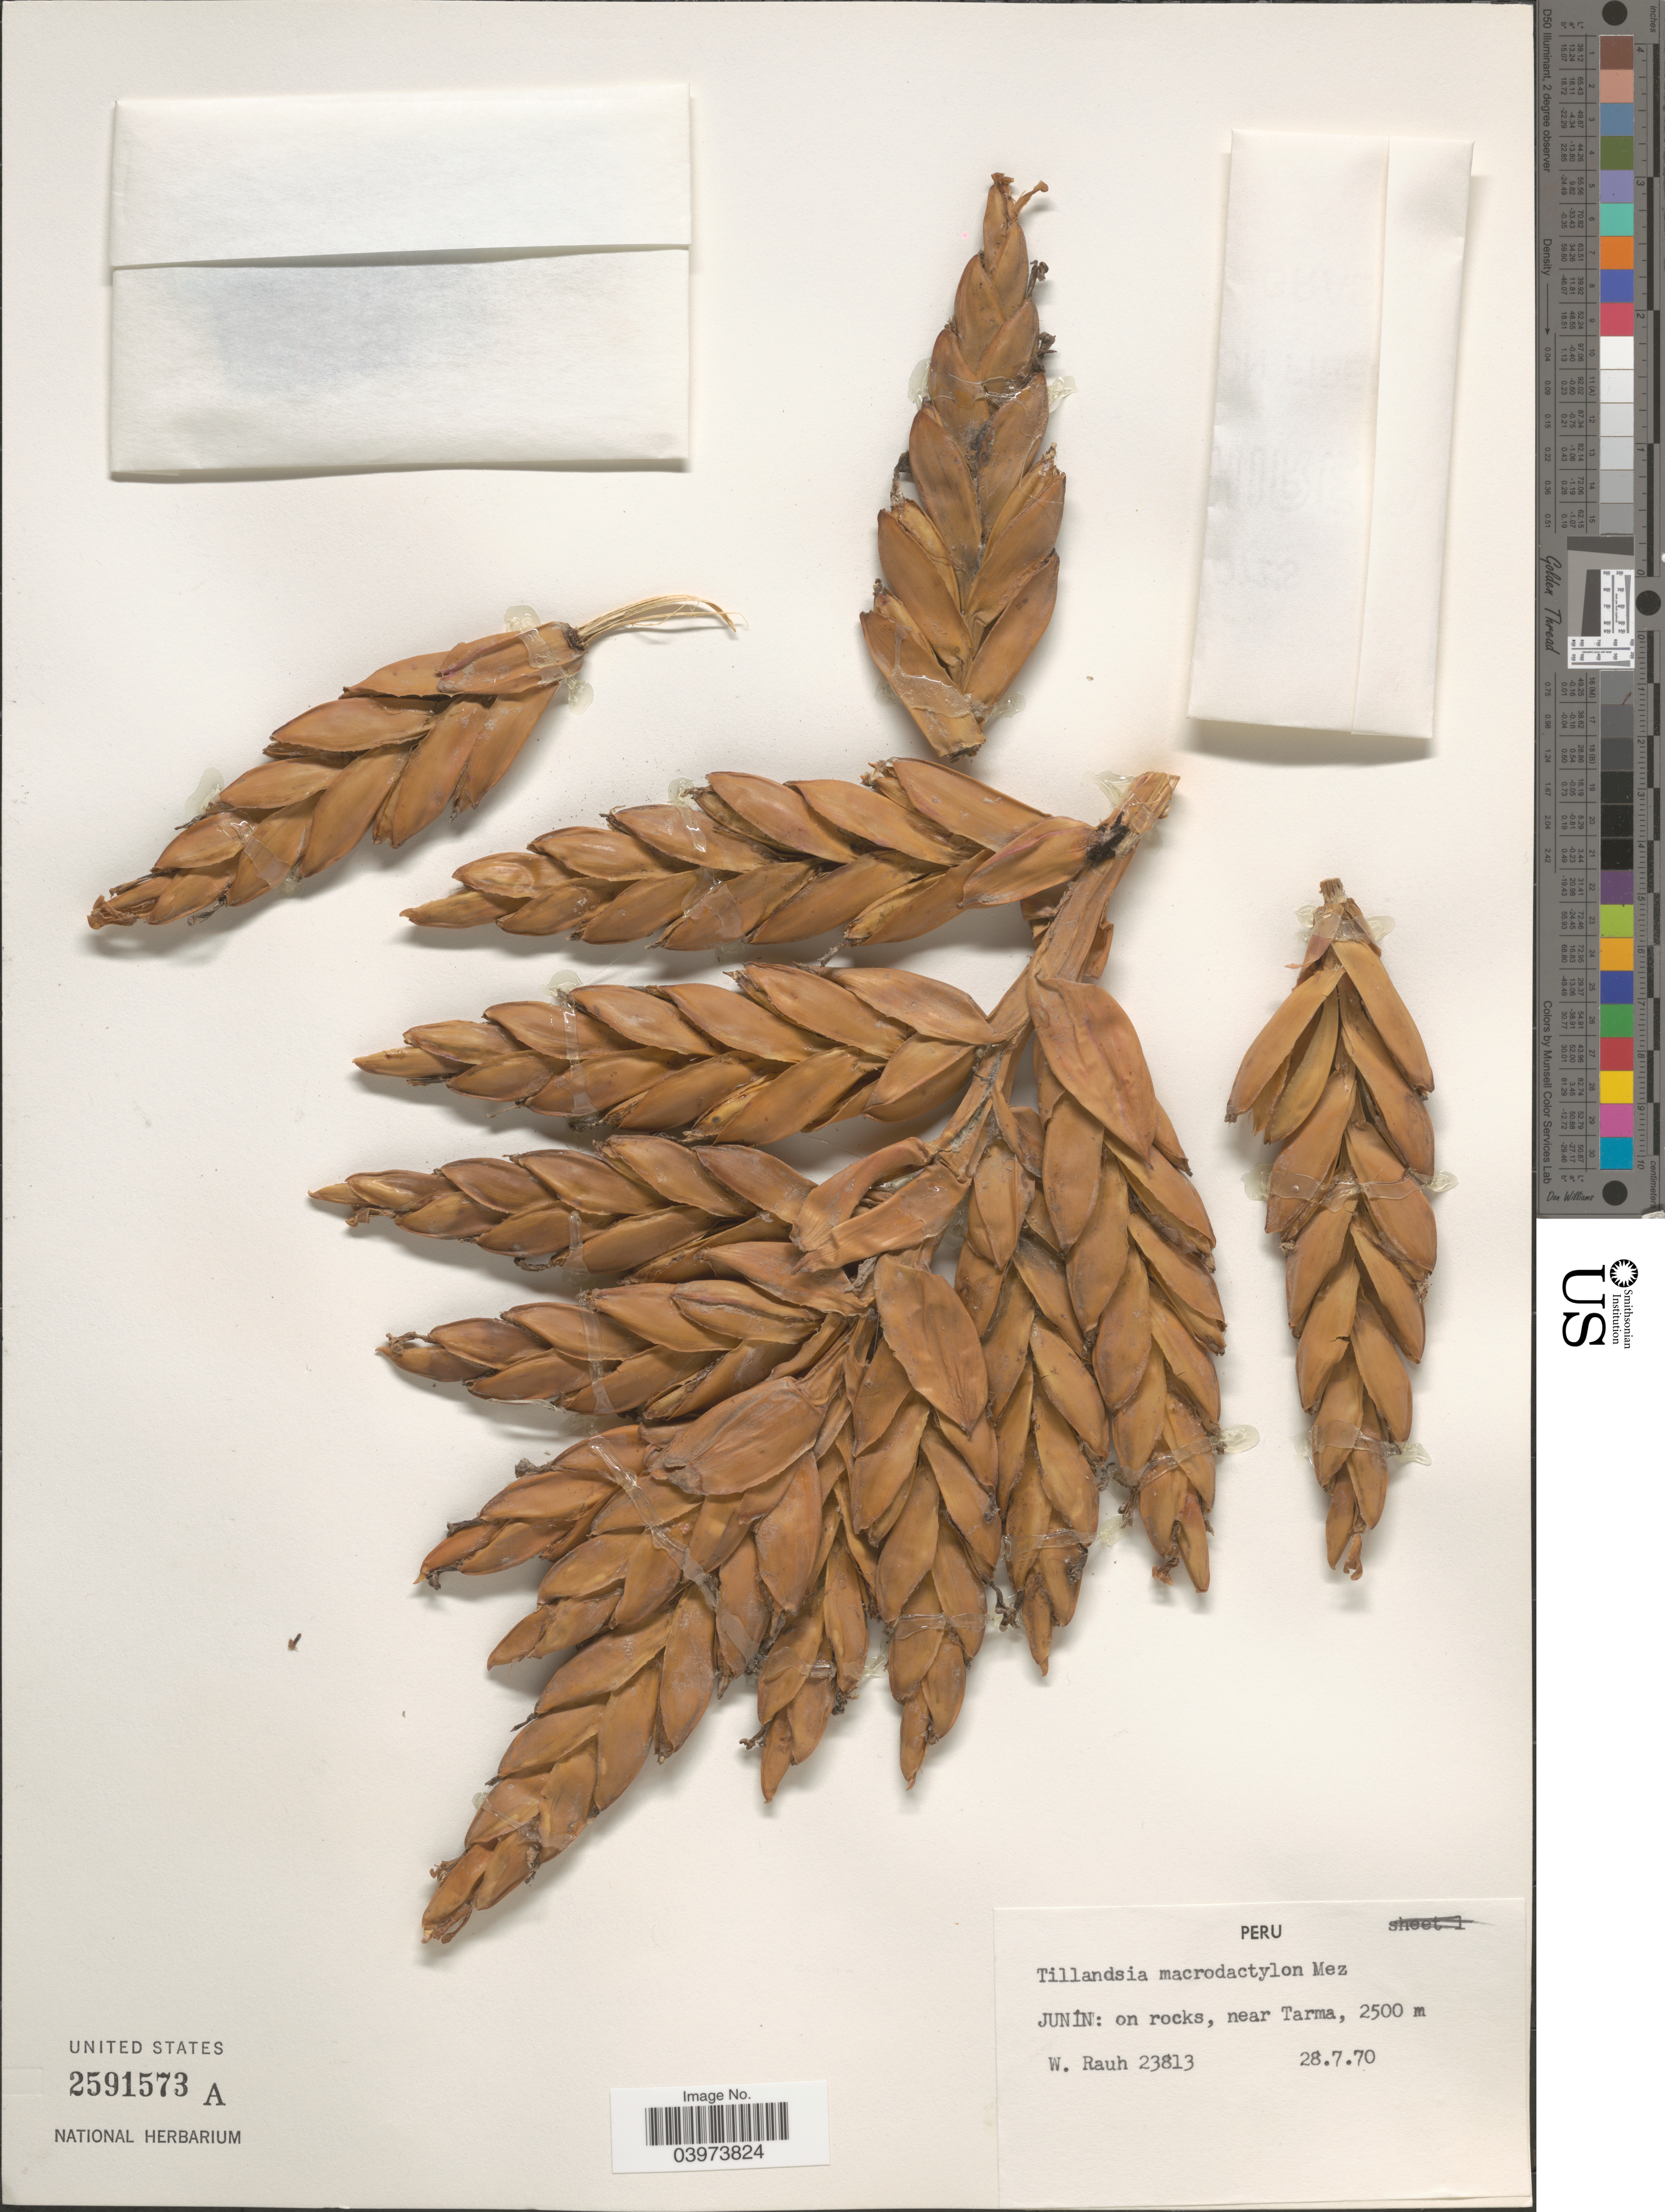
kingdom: Plantae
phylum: Tracheophyta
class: Liliopsida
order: Poales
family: Bromeliaceae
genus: Tillandsia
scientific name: Tillandsia macrodactylon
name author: Mez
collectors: W. Rauh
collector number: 23813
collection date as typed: Transcribed d/m/y: 28/7/70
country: Peru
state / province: Junín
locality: On rocks, near Tarma.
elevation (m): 2500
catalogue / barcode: US 2591573A